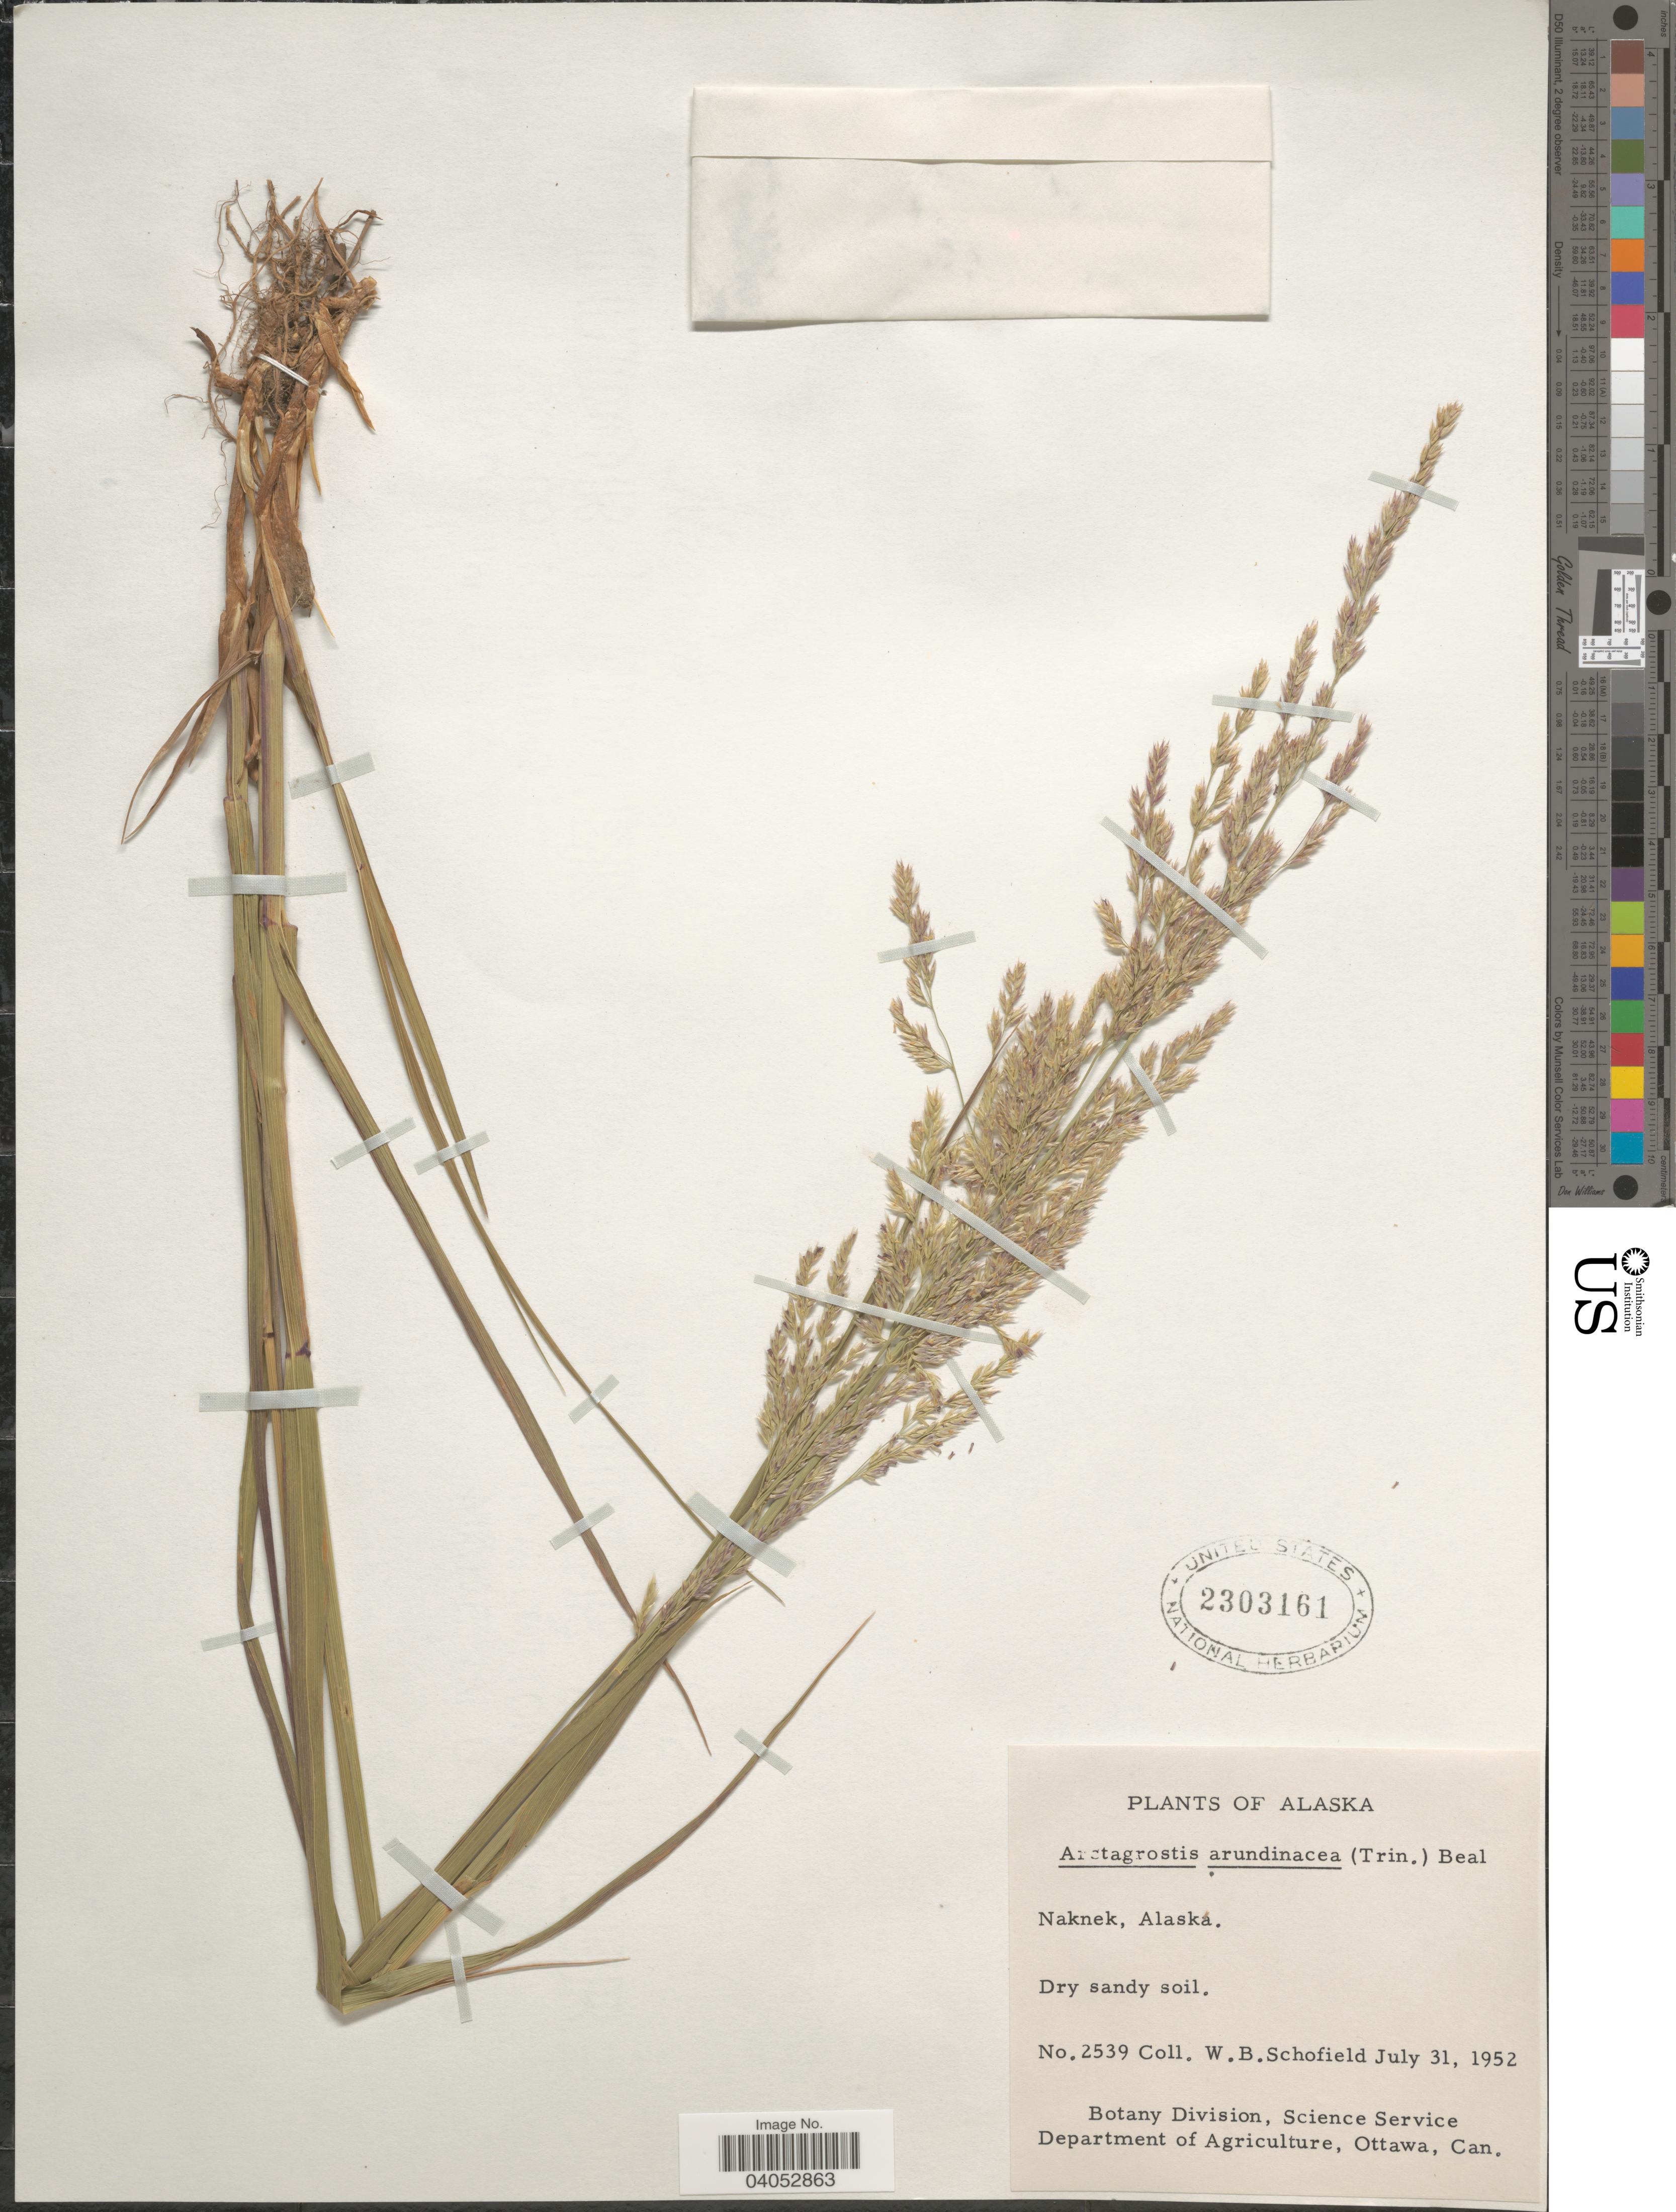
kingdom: Plantae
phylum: Tracheophyta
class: Liliopsida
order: Poales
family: Poaceae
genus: Arctagrostis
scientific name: Arctagrostis latifolia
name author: (R. Br.) Griseb.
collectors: W. Schofield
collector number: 2539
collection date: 1952-07-31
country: United States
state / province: Alaska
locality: Naknek.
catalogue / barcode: US 2303161